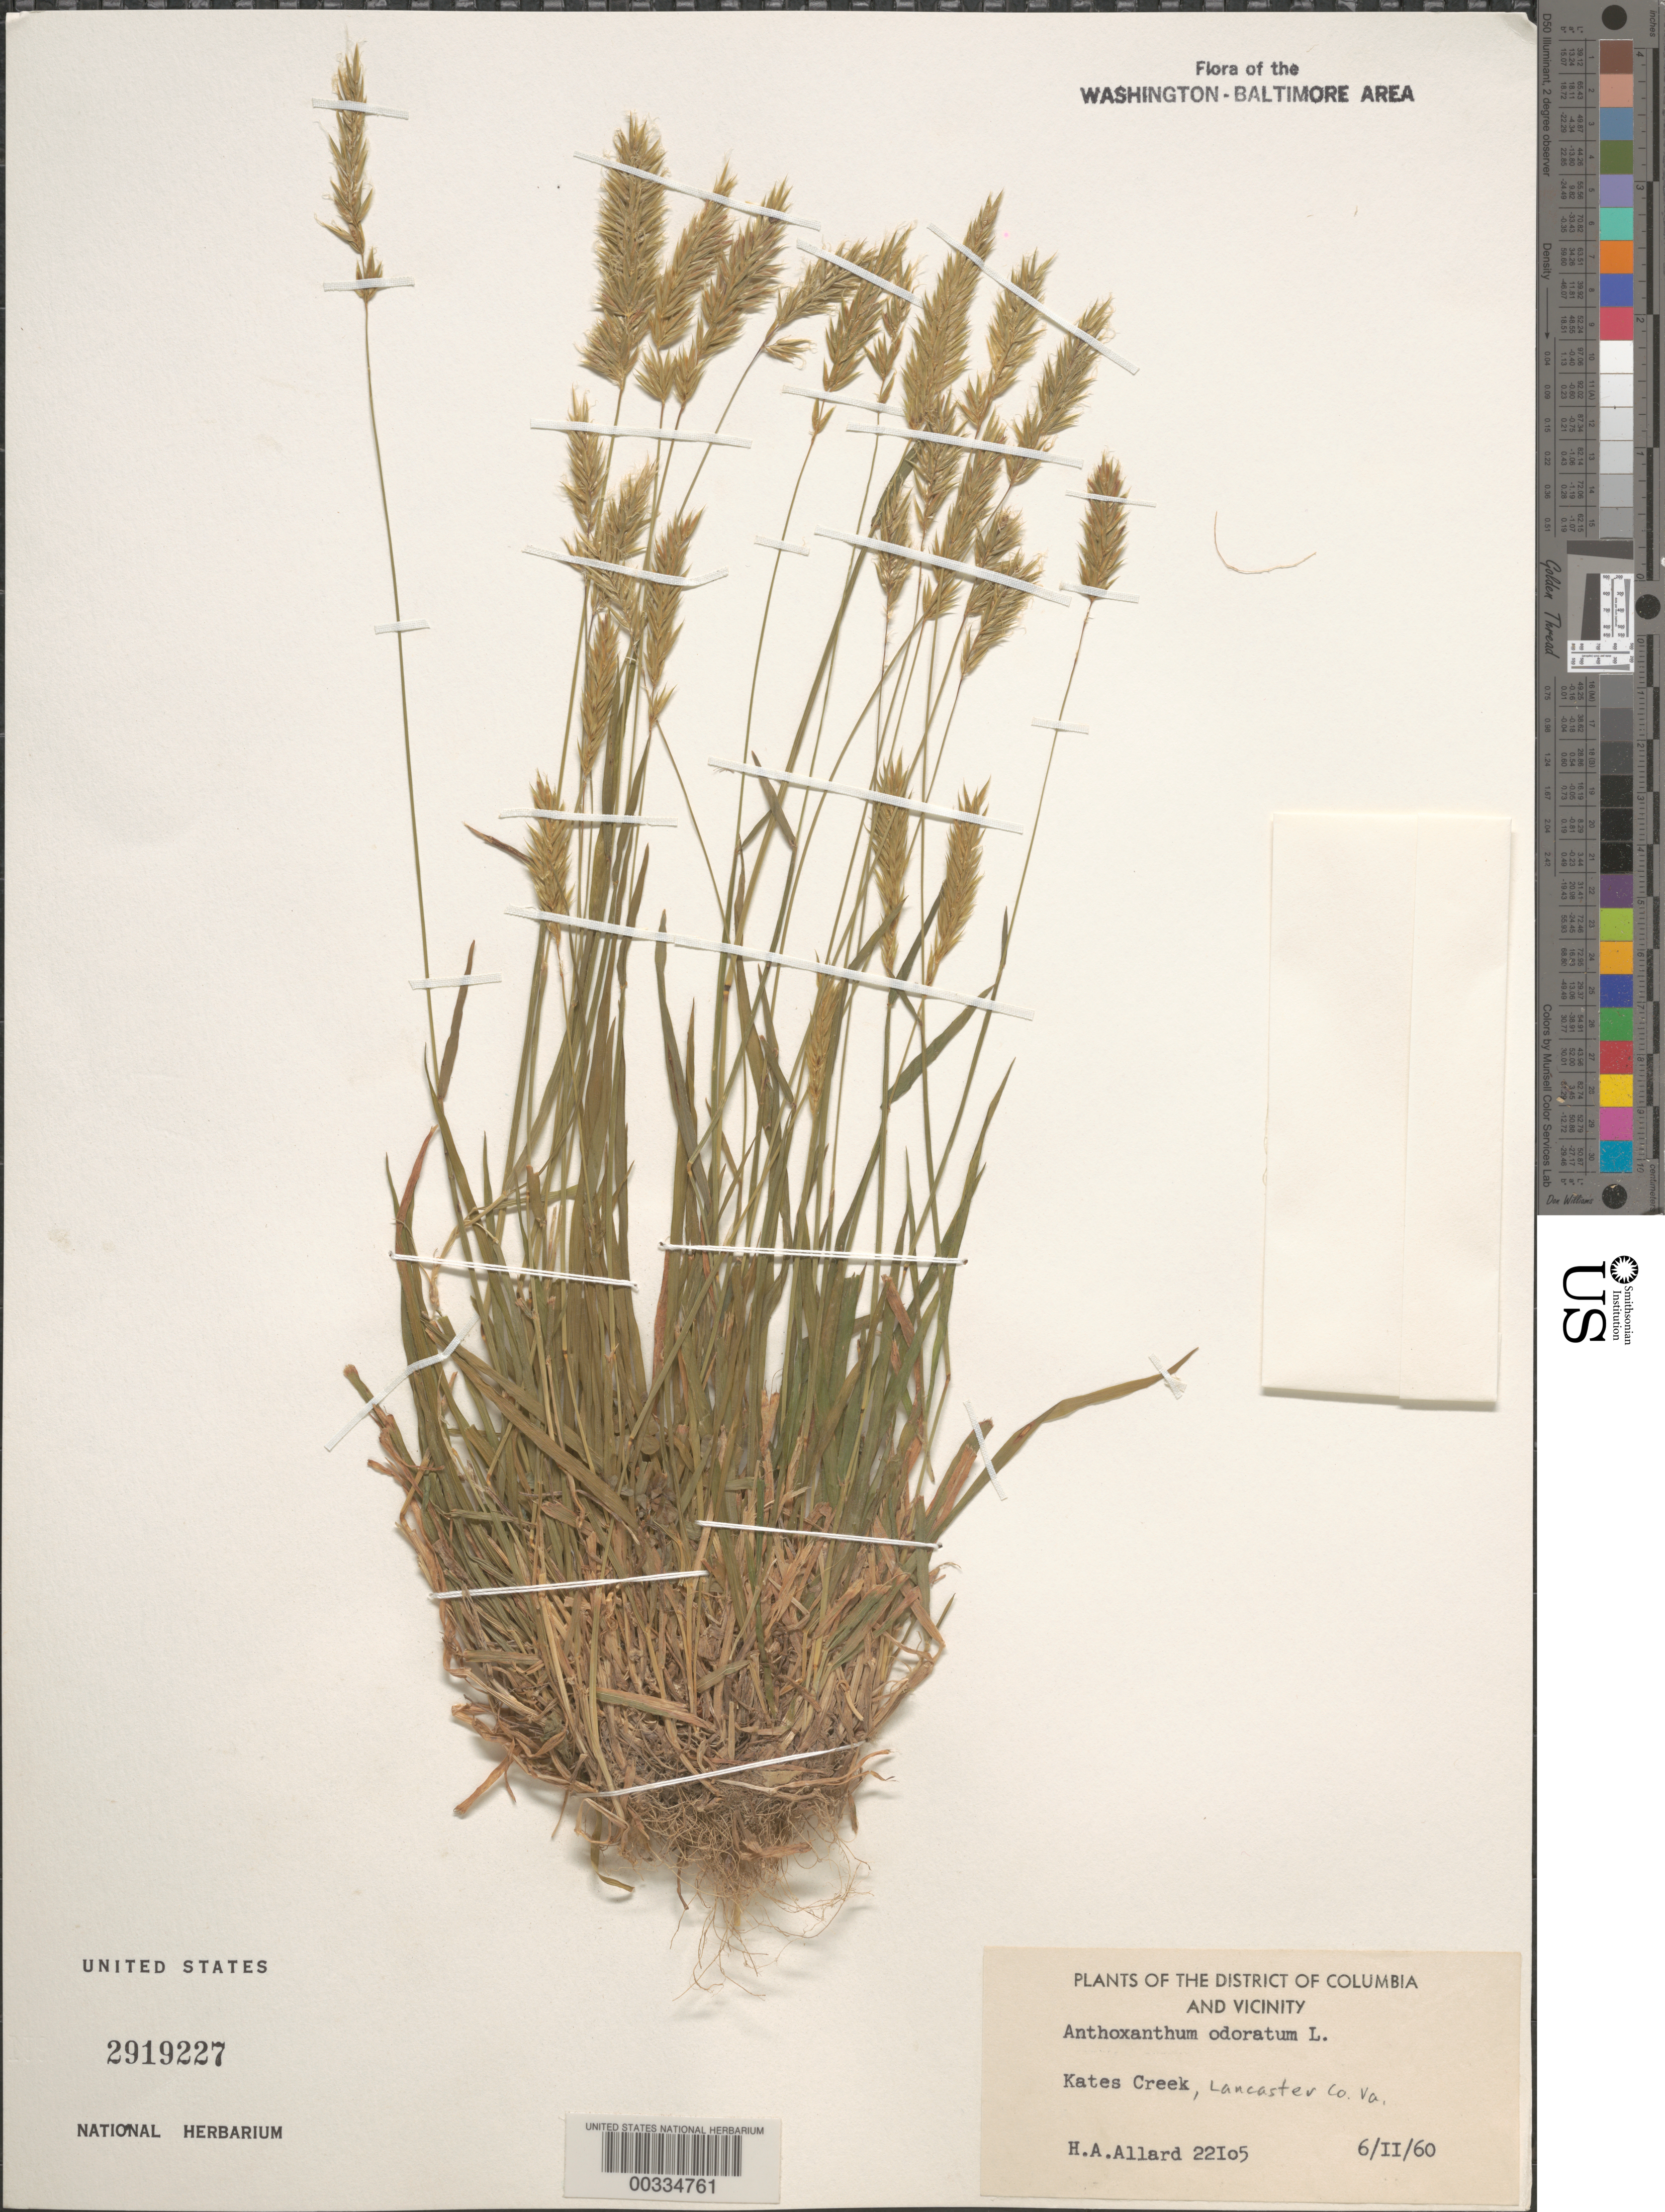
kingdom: Plantae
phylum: Tracheophyta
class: Liliopsida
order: Poales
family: Poaceae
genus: Anthoxanthum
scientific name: Anthoxanthum odoratum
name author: L.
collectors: H. A. Allard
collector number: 22105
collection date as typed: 06 Nov 1960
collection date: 1960-11-06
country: United States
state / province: Virginia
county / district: Lancaster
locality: Kates Creek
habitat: Creek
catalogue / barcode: US 2919227